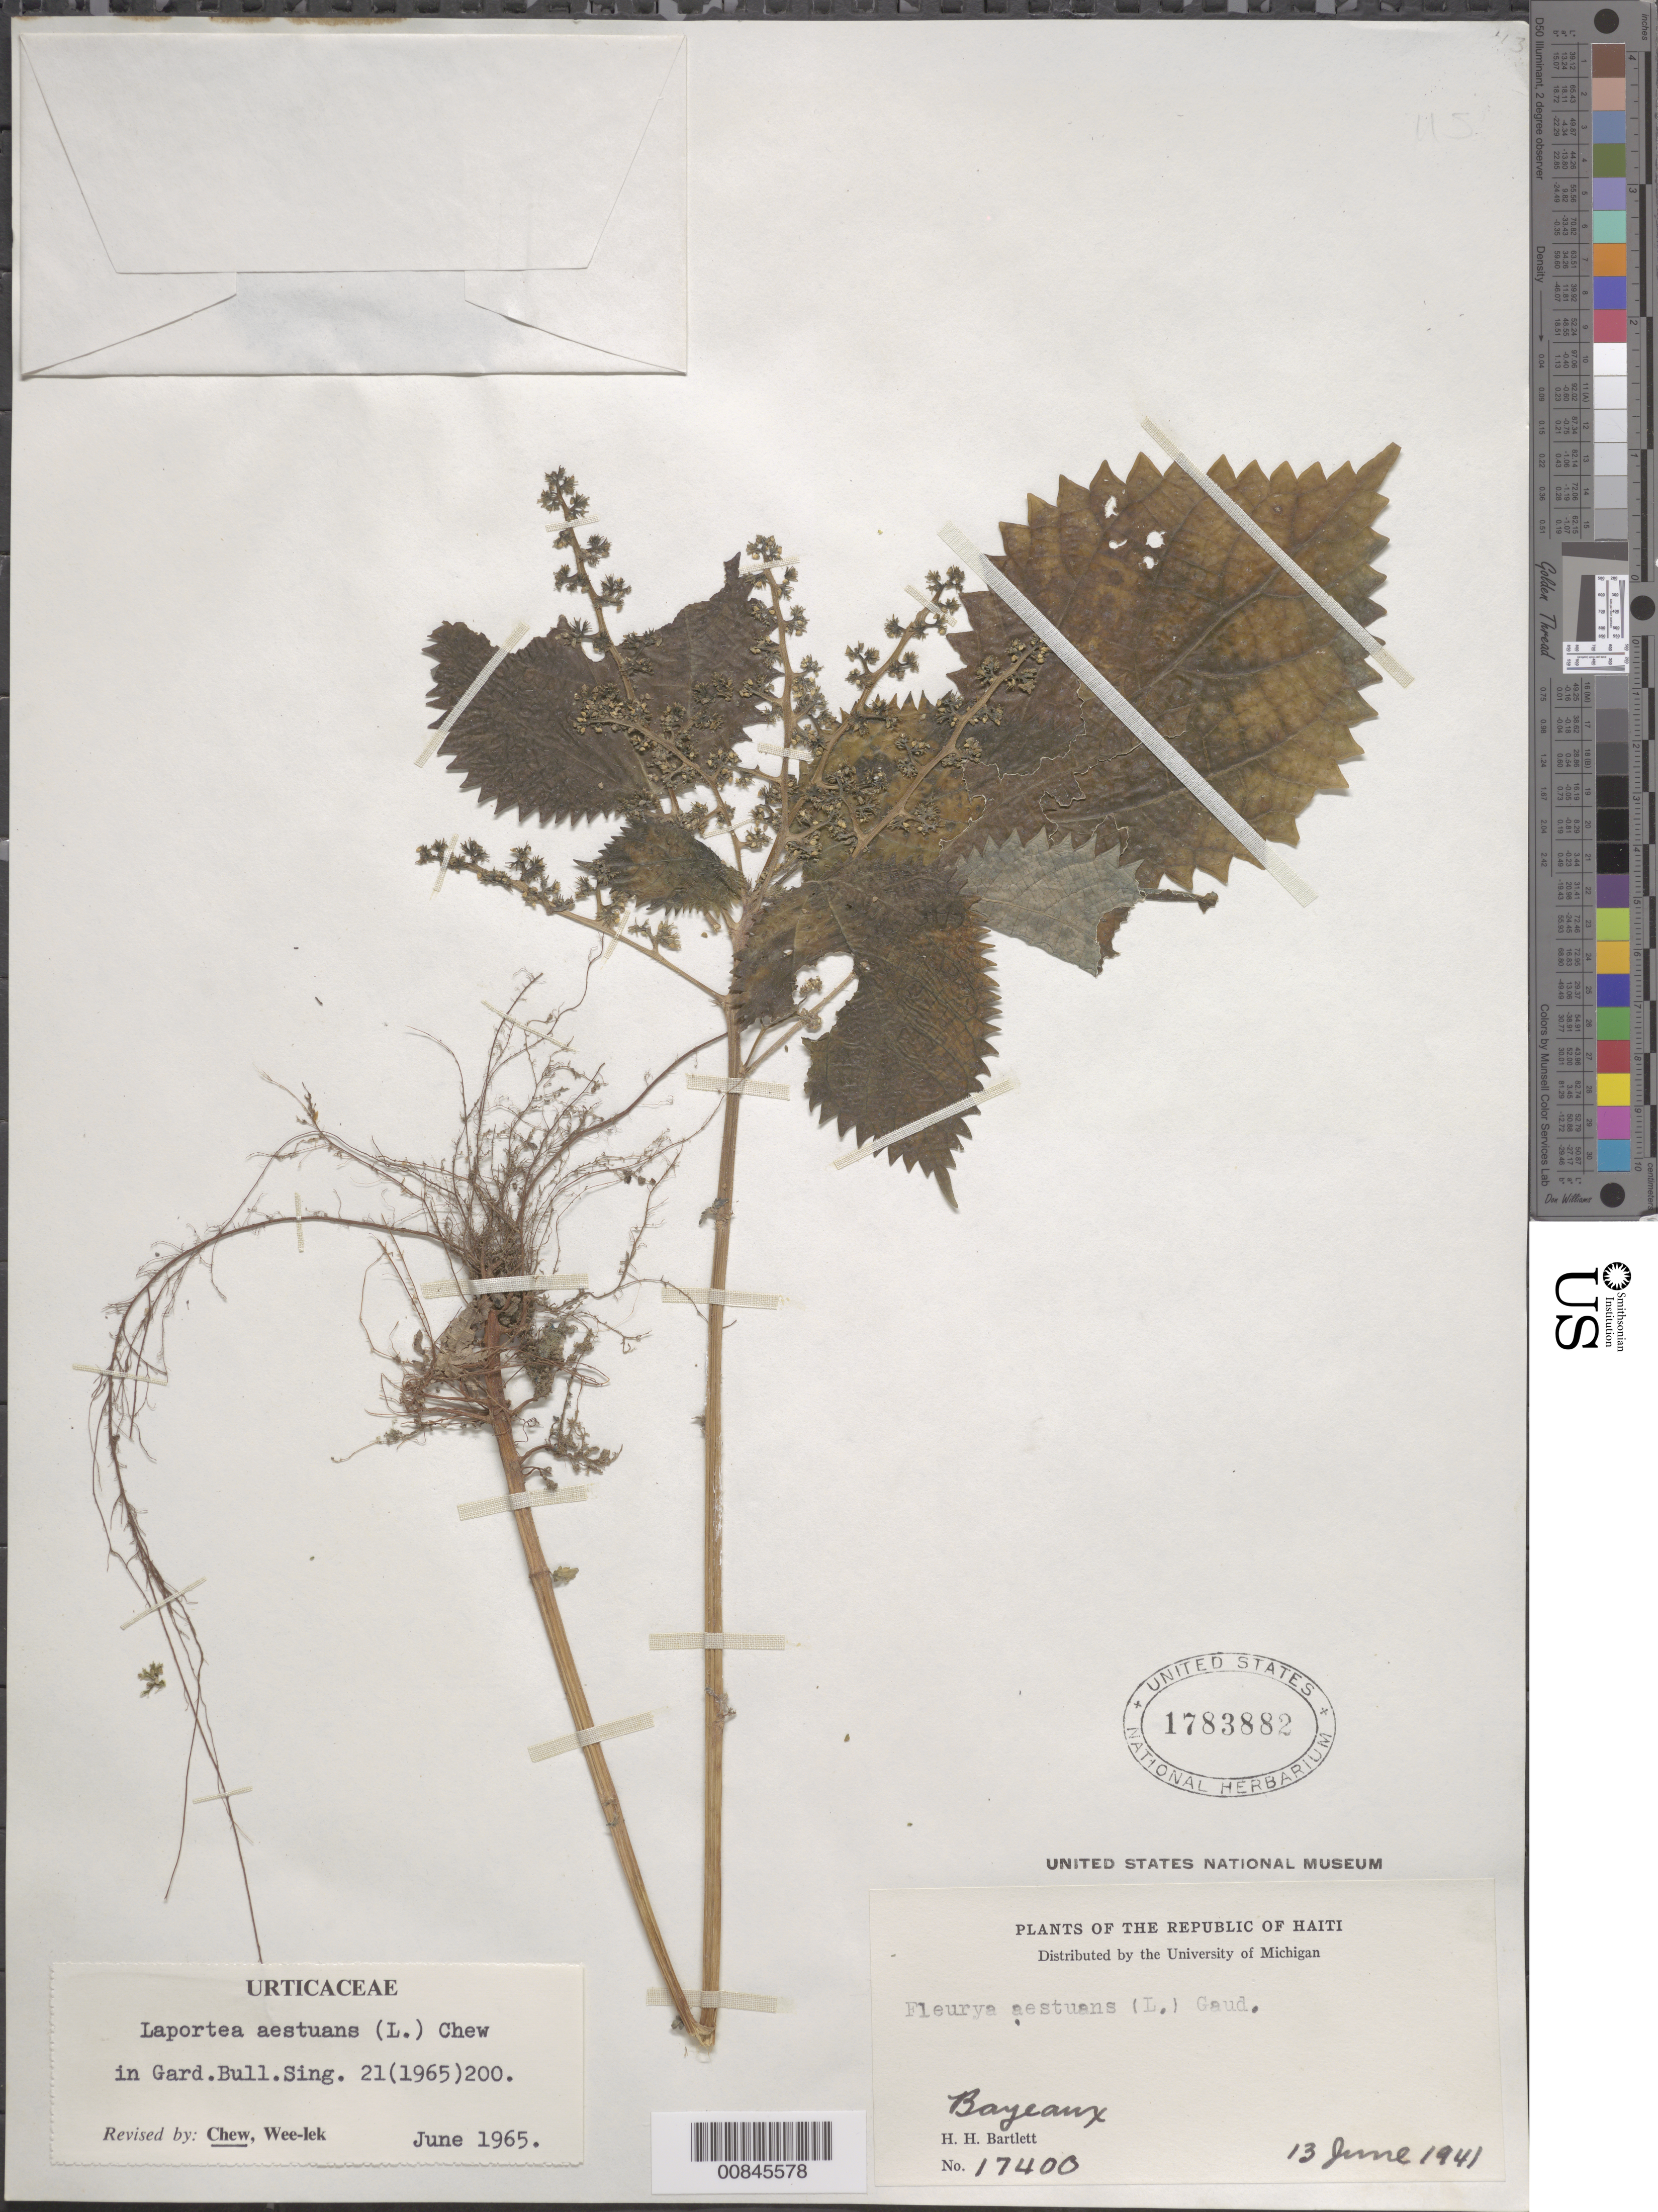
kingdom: Plantae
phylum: Tracheophyta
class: Magnoliopsida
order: Rosales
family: Urticaceae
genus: Laportea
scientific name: Laportea aestuans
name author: (L.) Chew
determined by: Chew, Wee-Lek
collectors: H. H. Bartlett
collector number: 17400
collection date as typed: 13 Jun 1941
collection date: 1941-06-13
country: Haiti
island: Hispaniola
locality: Bayeaux.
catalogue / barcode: US 1783882